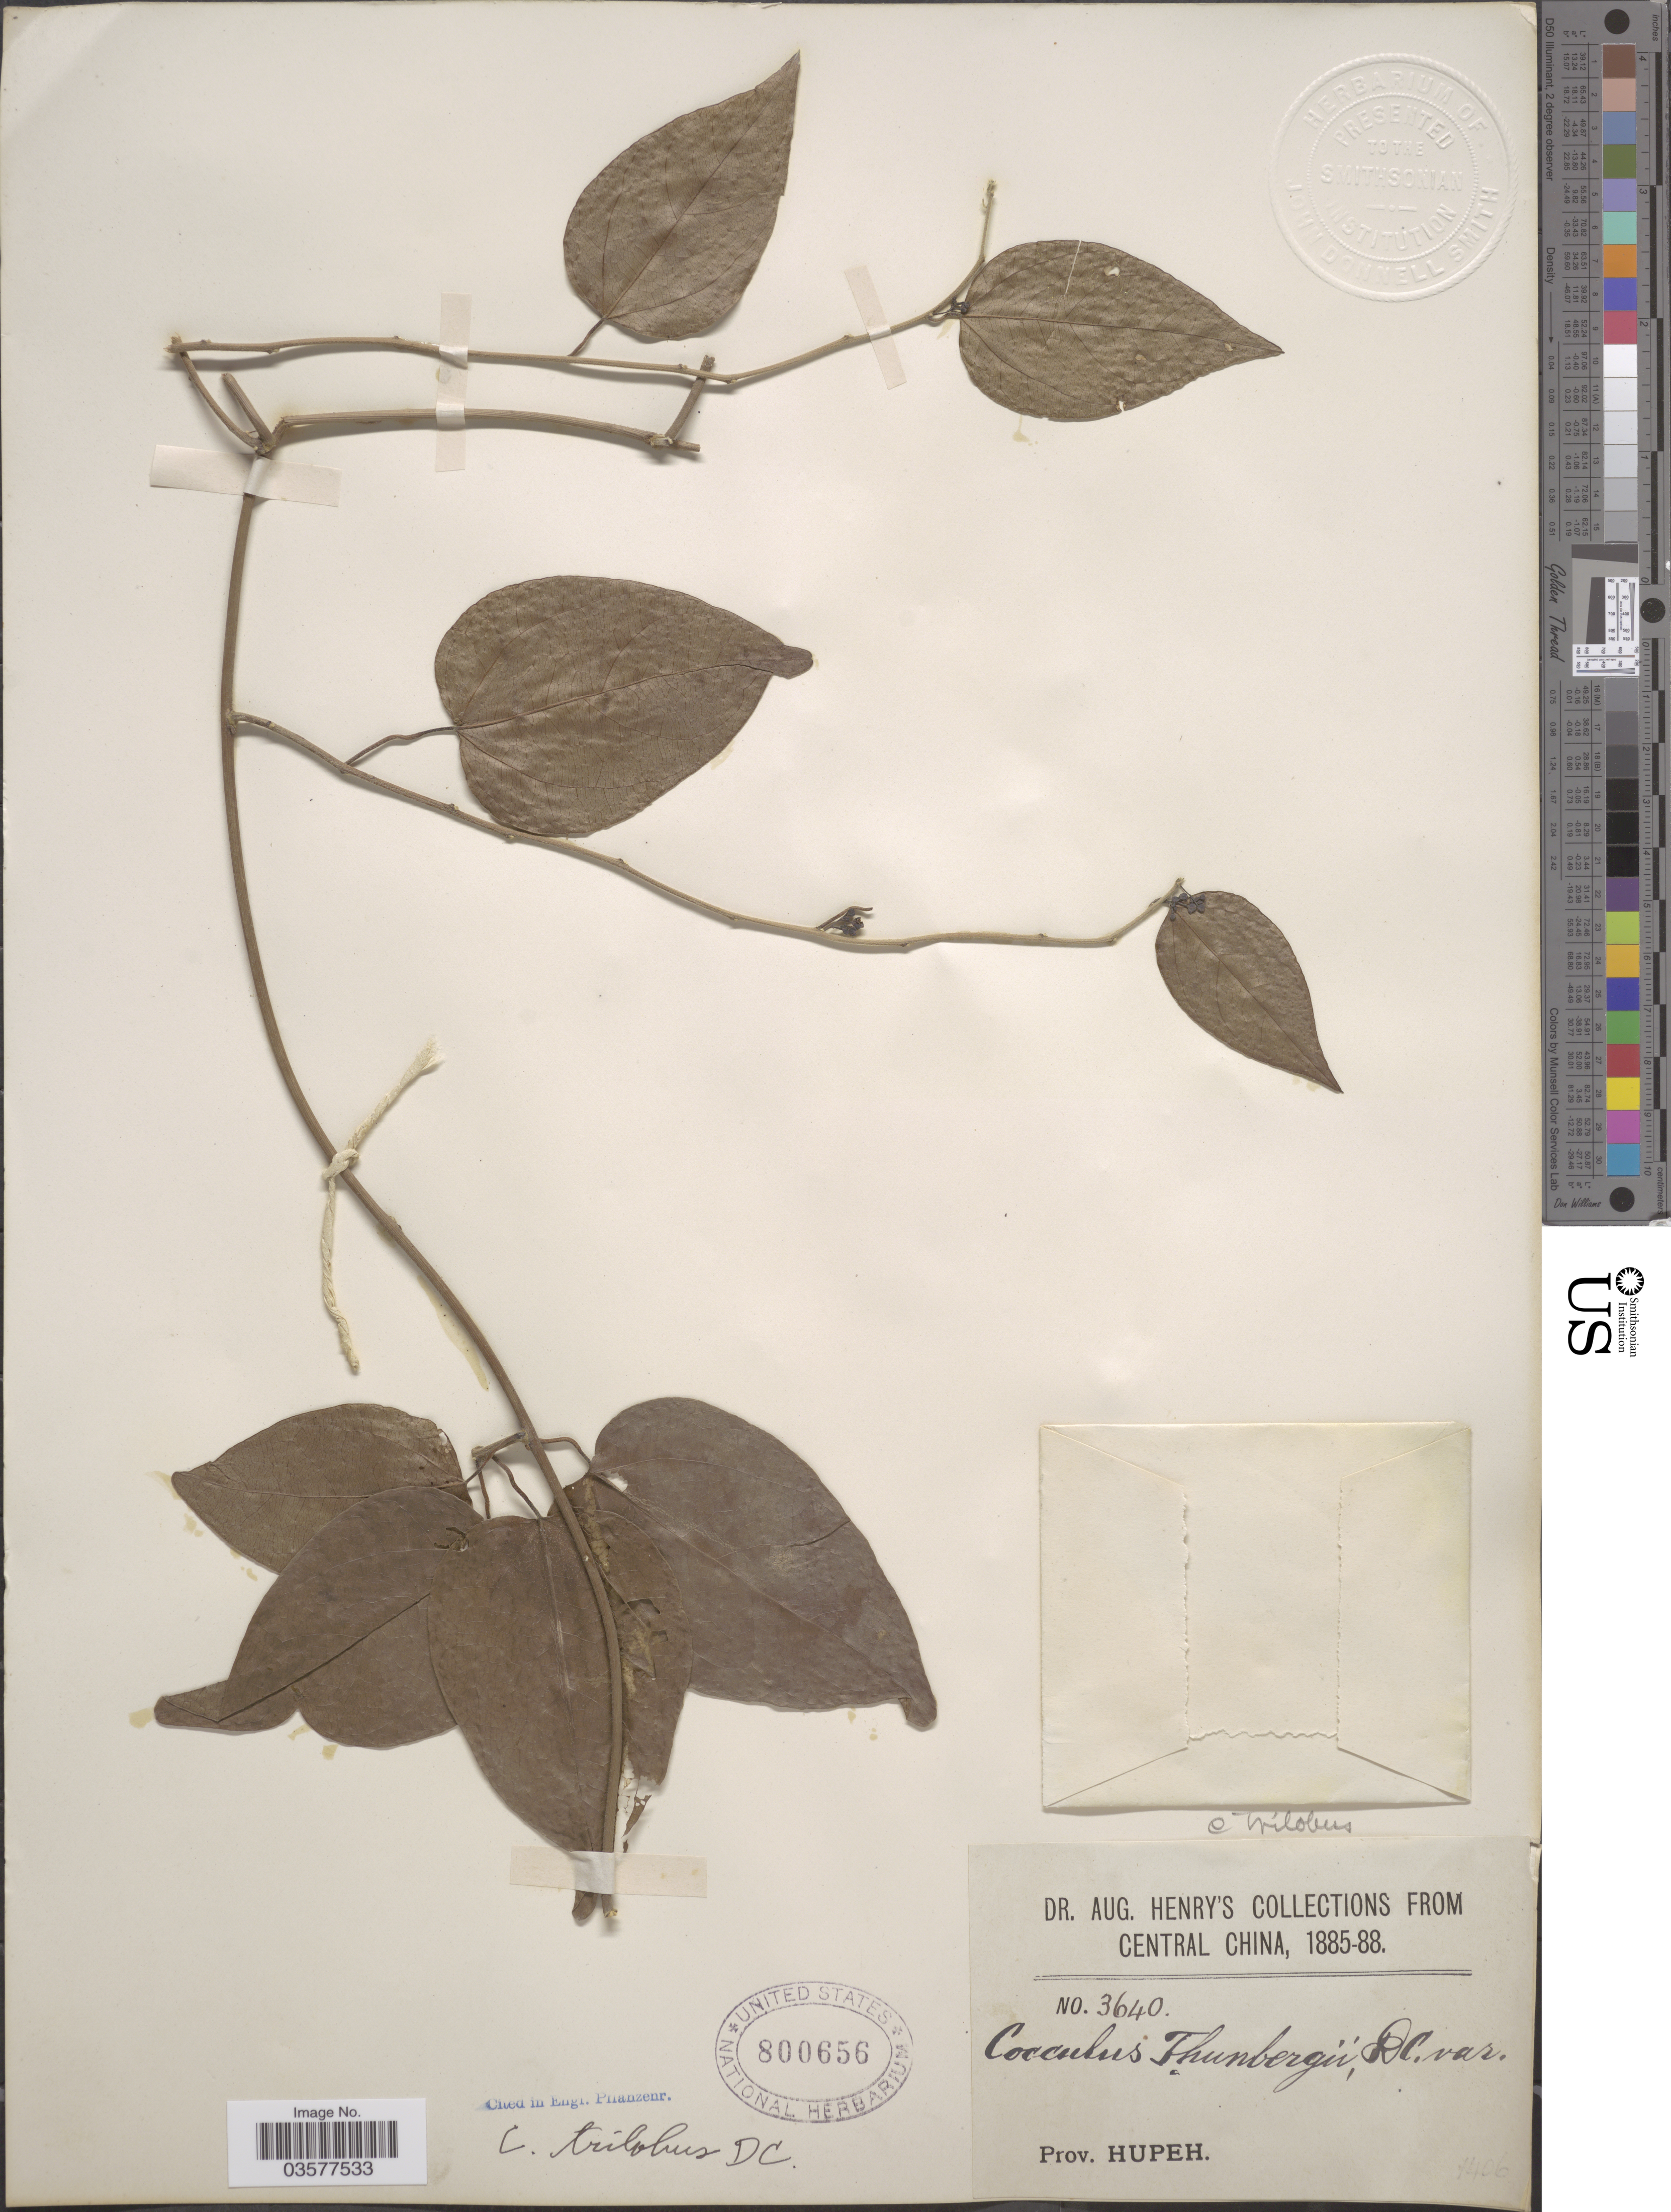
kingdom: Plantae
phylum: Tracheophyta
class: Magnoliopsida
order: Ranunculales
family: Menispermaceae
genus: Cocculus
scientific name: Cocculus orbiculatus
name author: (L.) DC.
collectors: A. Henry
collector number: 3640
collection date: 1885/1888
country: China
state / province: Hubei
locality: Central China. Prov. Hupeh.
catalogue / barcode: US 800656